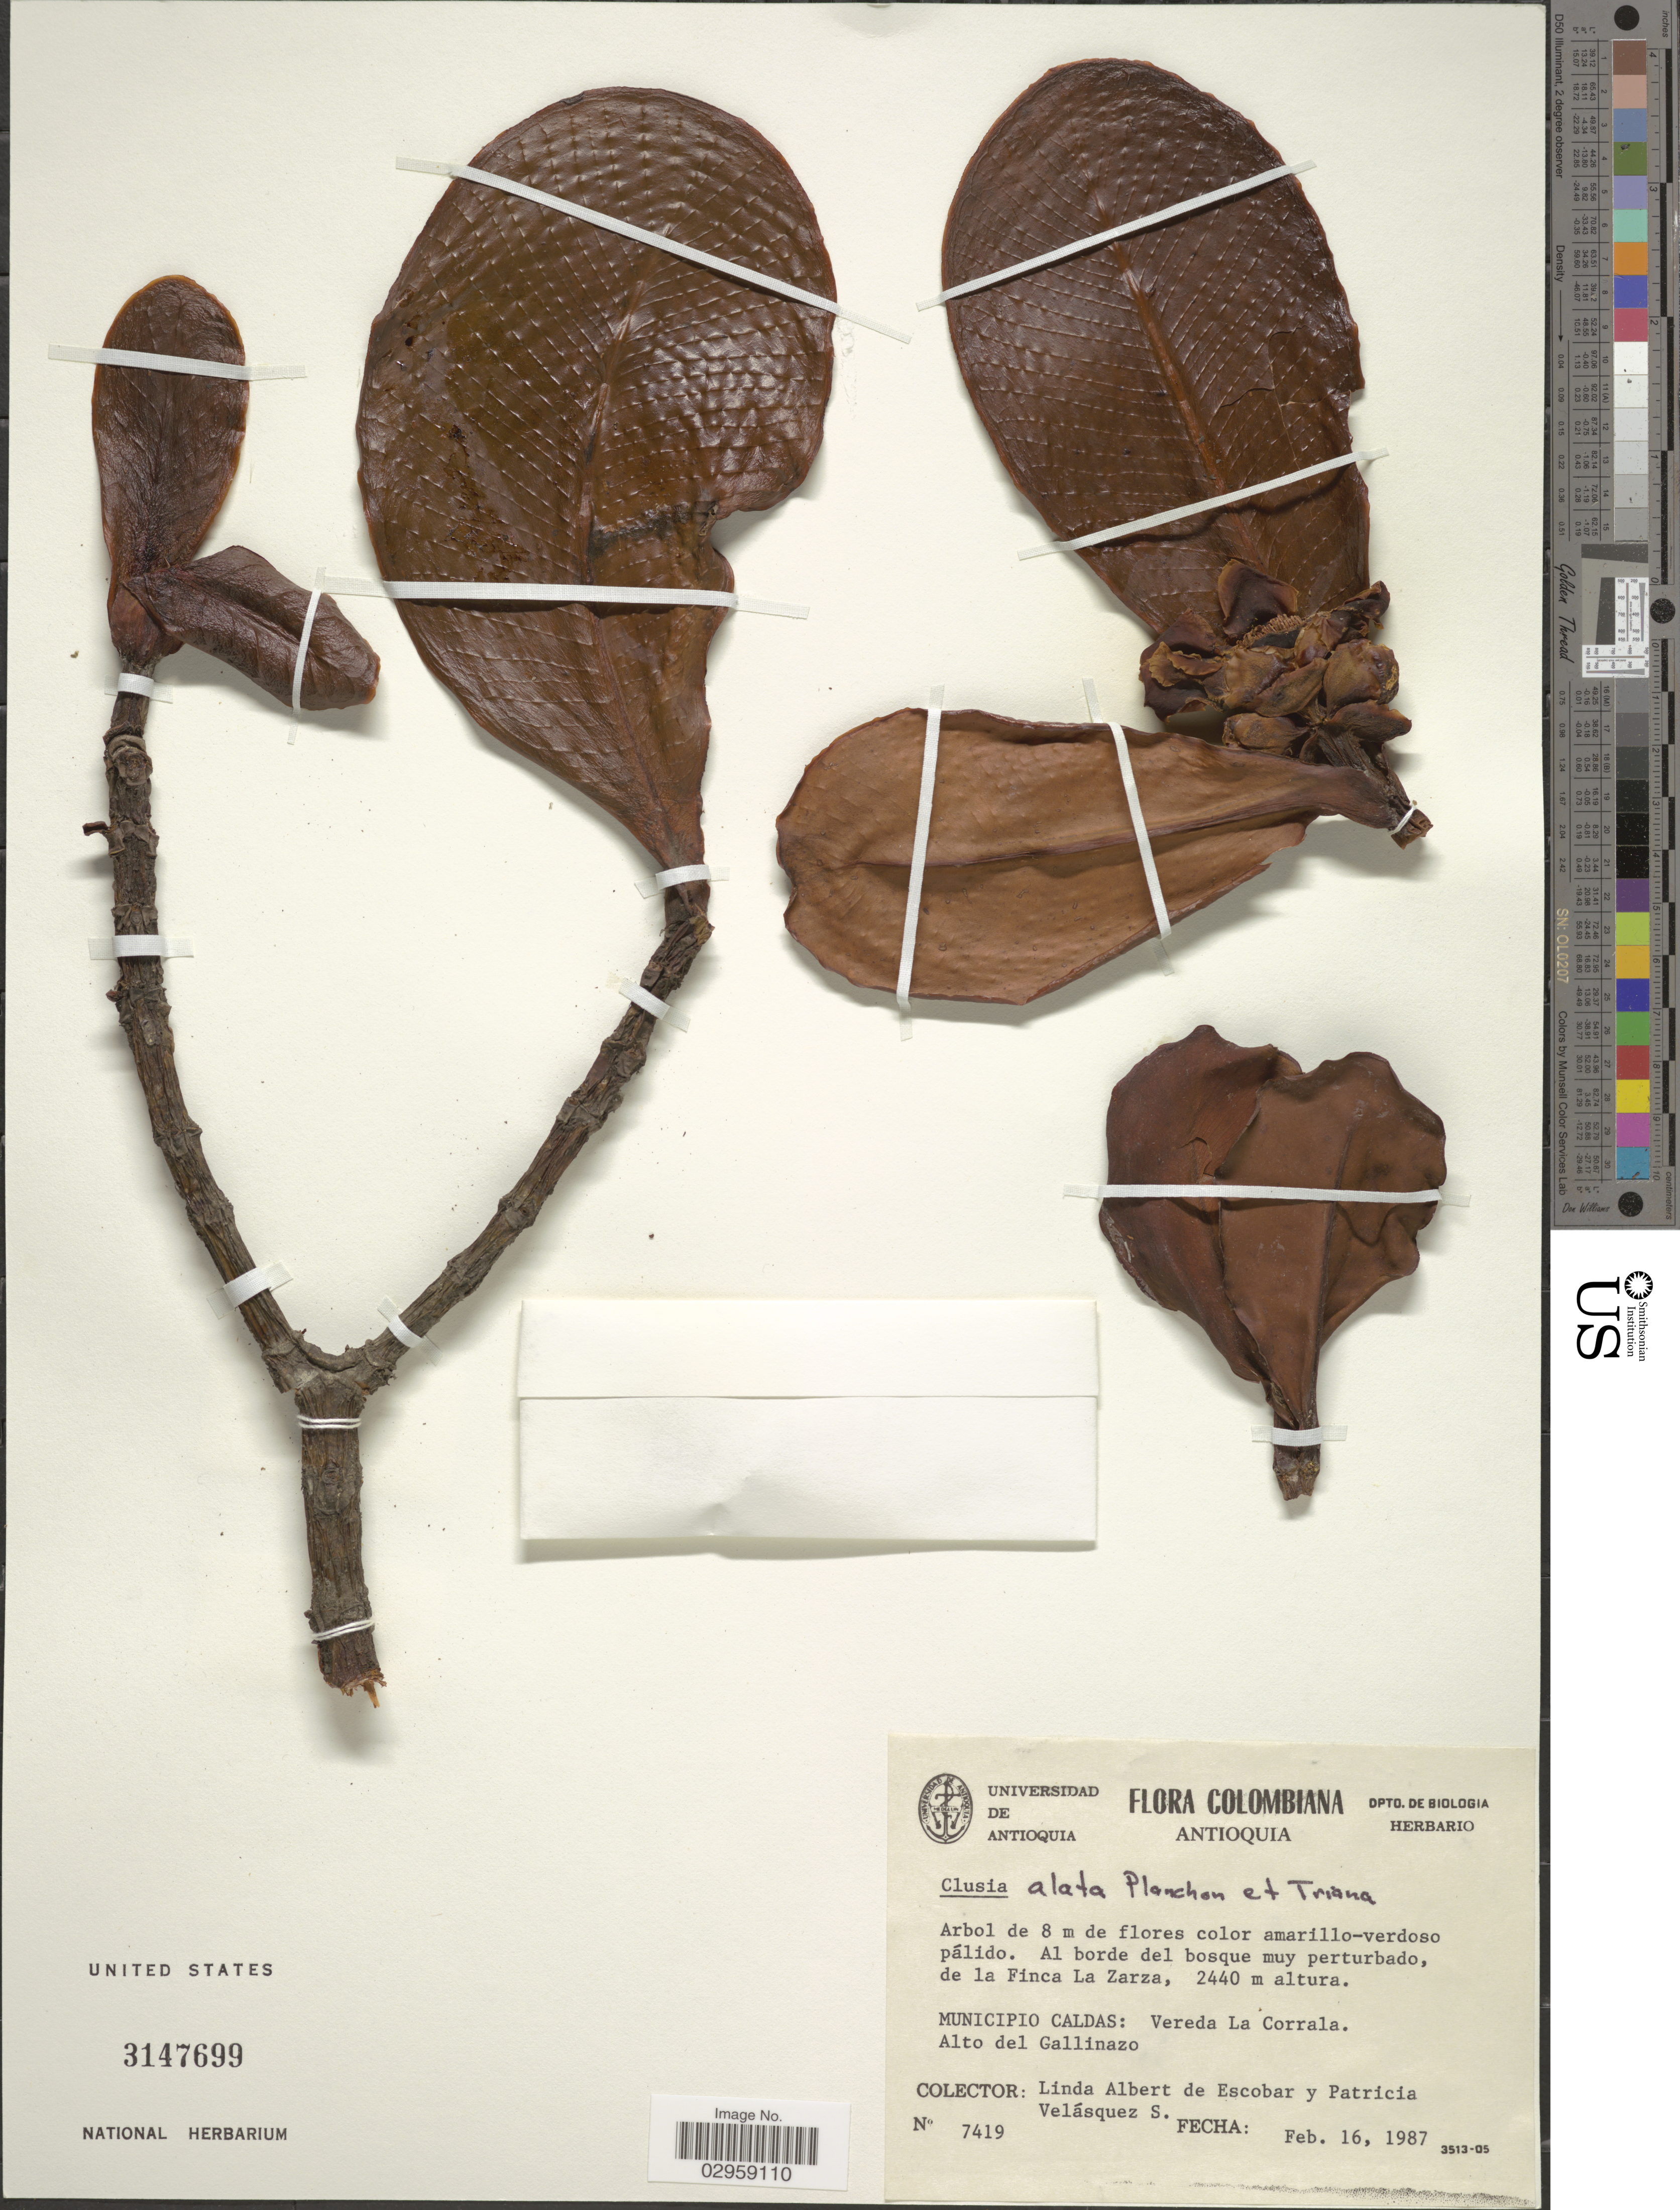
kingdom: Plantae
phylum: Tracheophyta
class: Magnoliopsida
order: Malpighiales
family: Clusiaceae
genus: Clusia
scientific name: Clusia alata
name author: Triana & Planch.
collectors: L. K. de Escobar & P. Velasquez S.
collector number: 7419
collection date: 1987-02-16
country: Colombia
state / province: Caldas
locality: Antioquia. De La Finca Zarza. Municipio Caldas: Vereda La Corrala. Alto del Gallinazo.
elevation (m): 2440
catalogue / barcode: US 3147699